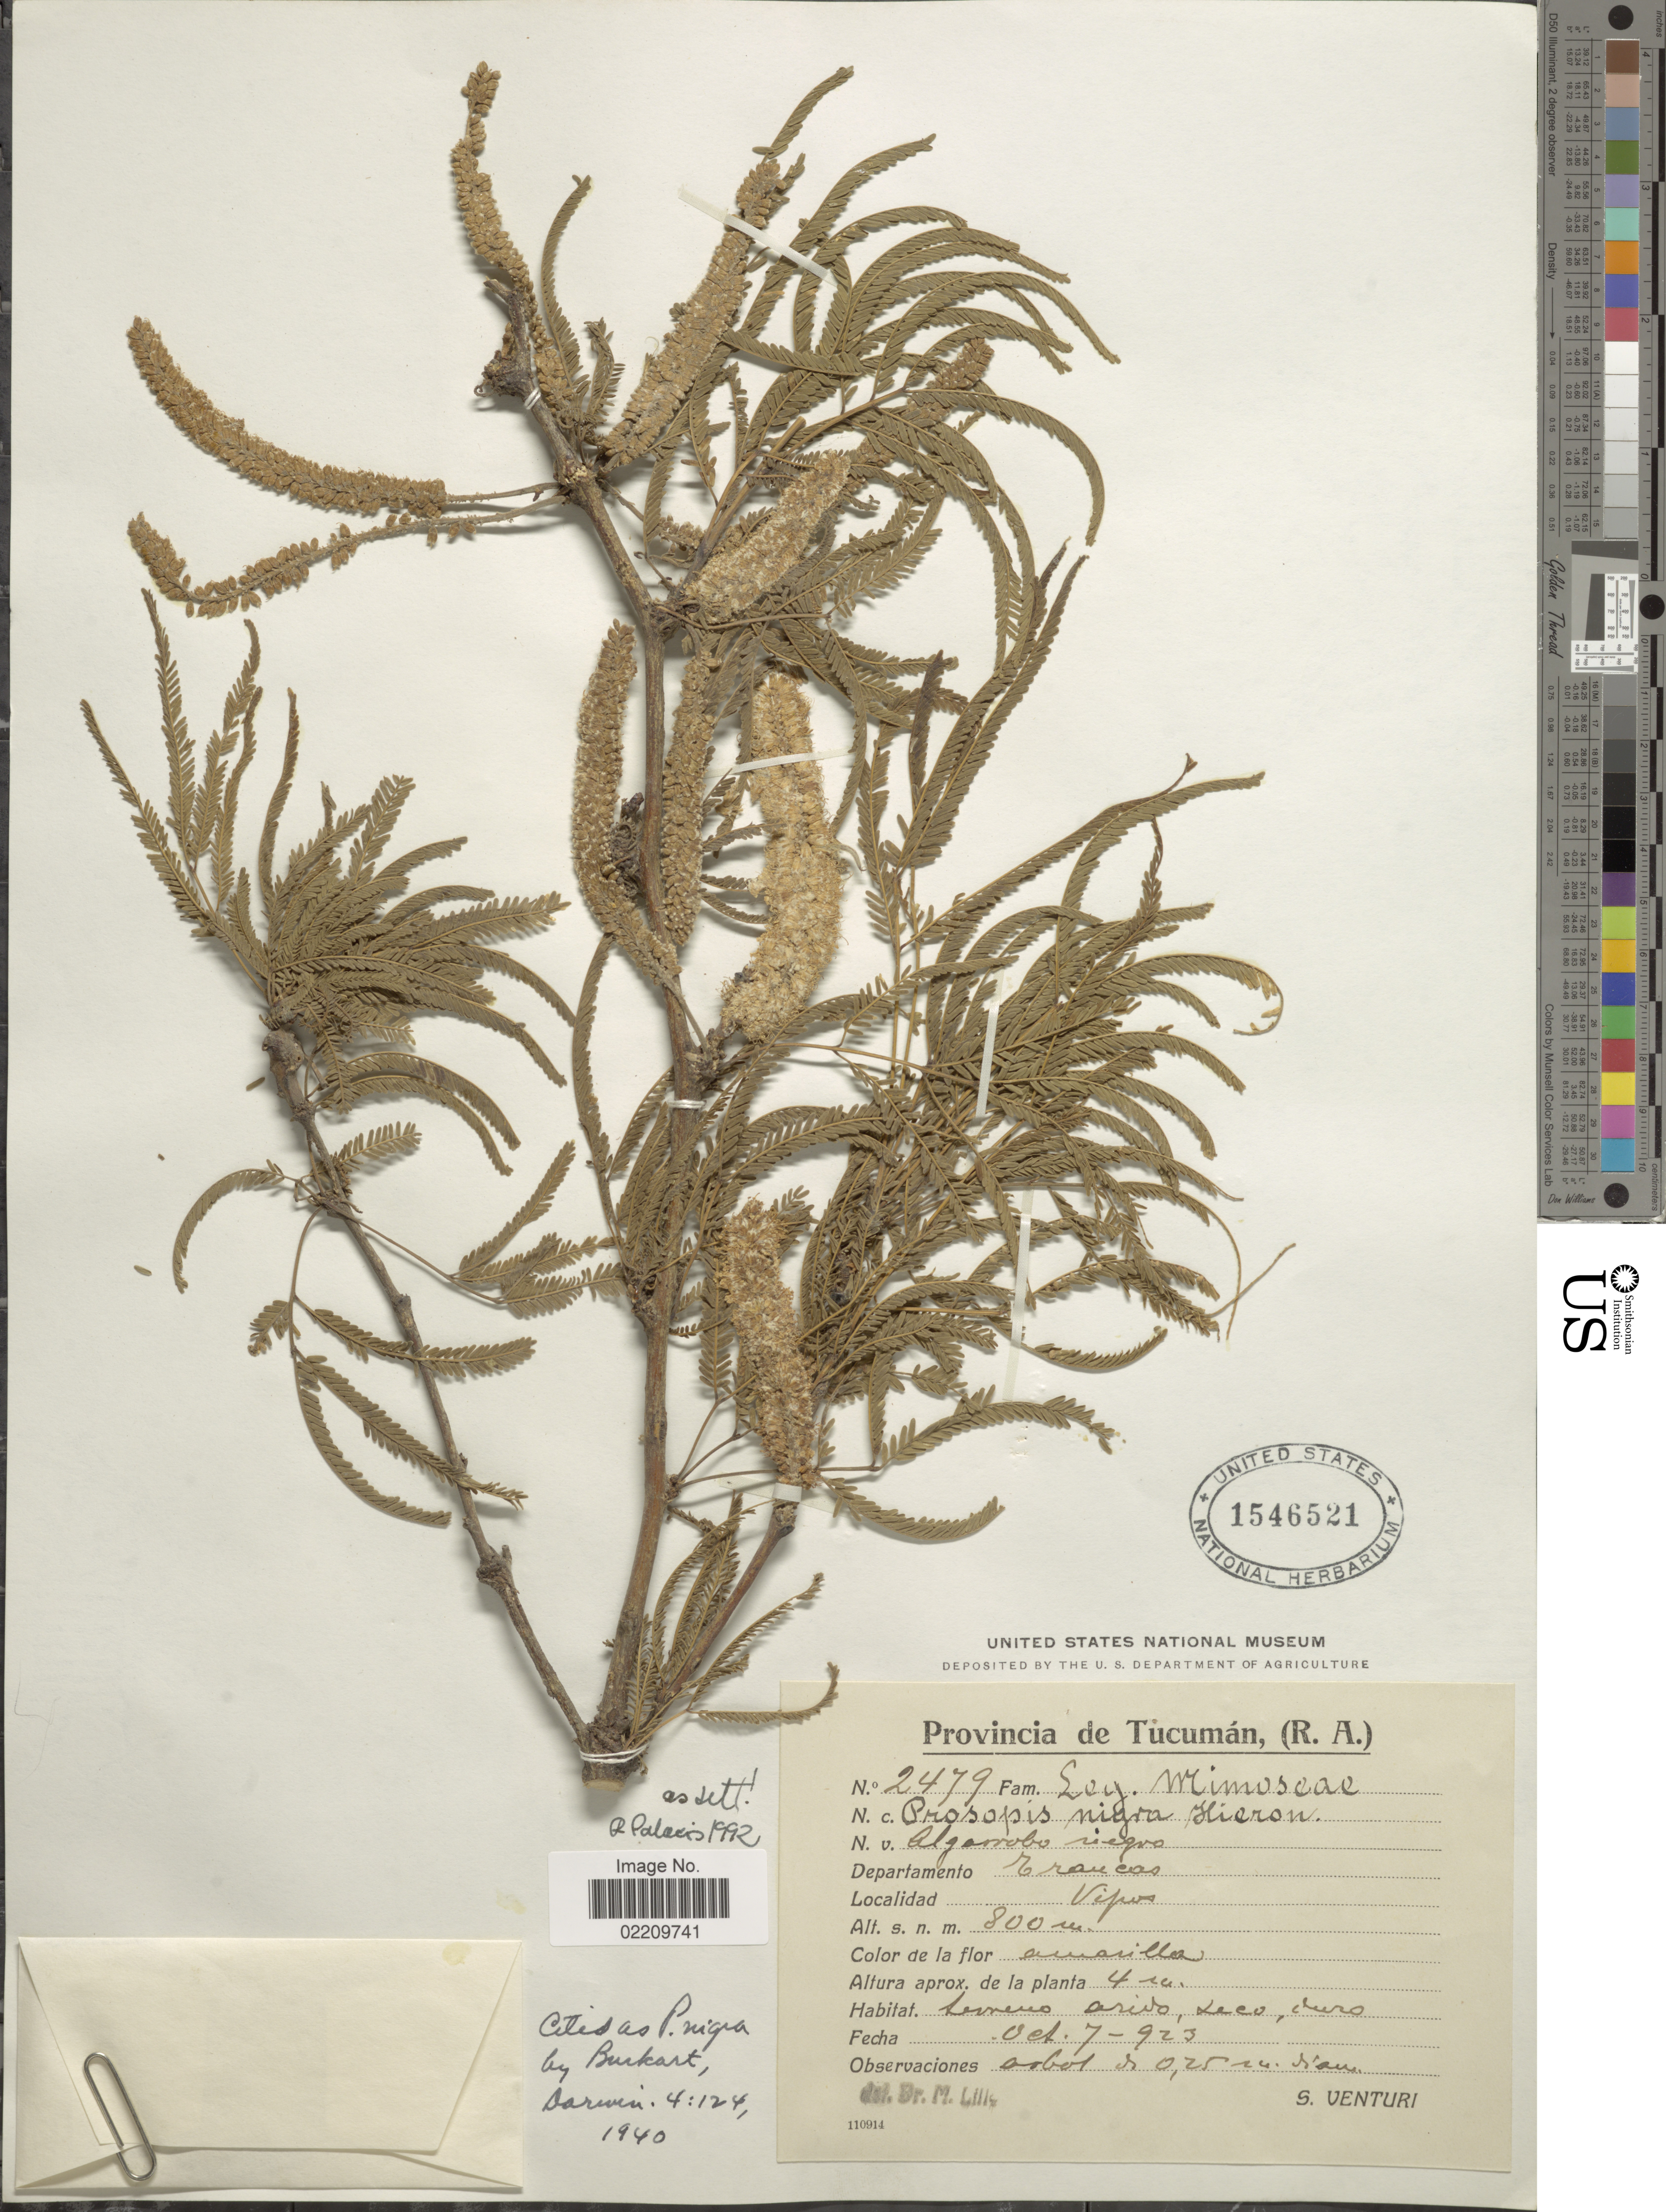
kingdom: Plantae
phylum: Tracheophyta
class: Magnoliopsida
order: Fabales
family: Fabaceae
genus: Neltuma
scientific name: Neltuma nigra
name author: (Griseb.) C. E. Hughes & G.P. Lewis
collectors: S. Venturi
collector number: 2479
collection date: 1923-10-07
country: Argentina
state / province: Tucuman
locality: Provincia de Tucumán, (R.A.). Departamento Trancas. Vipos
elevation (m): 800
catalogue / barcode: US 1546521